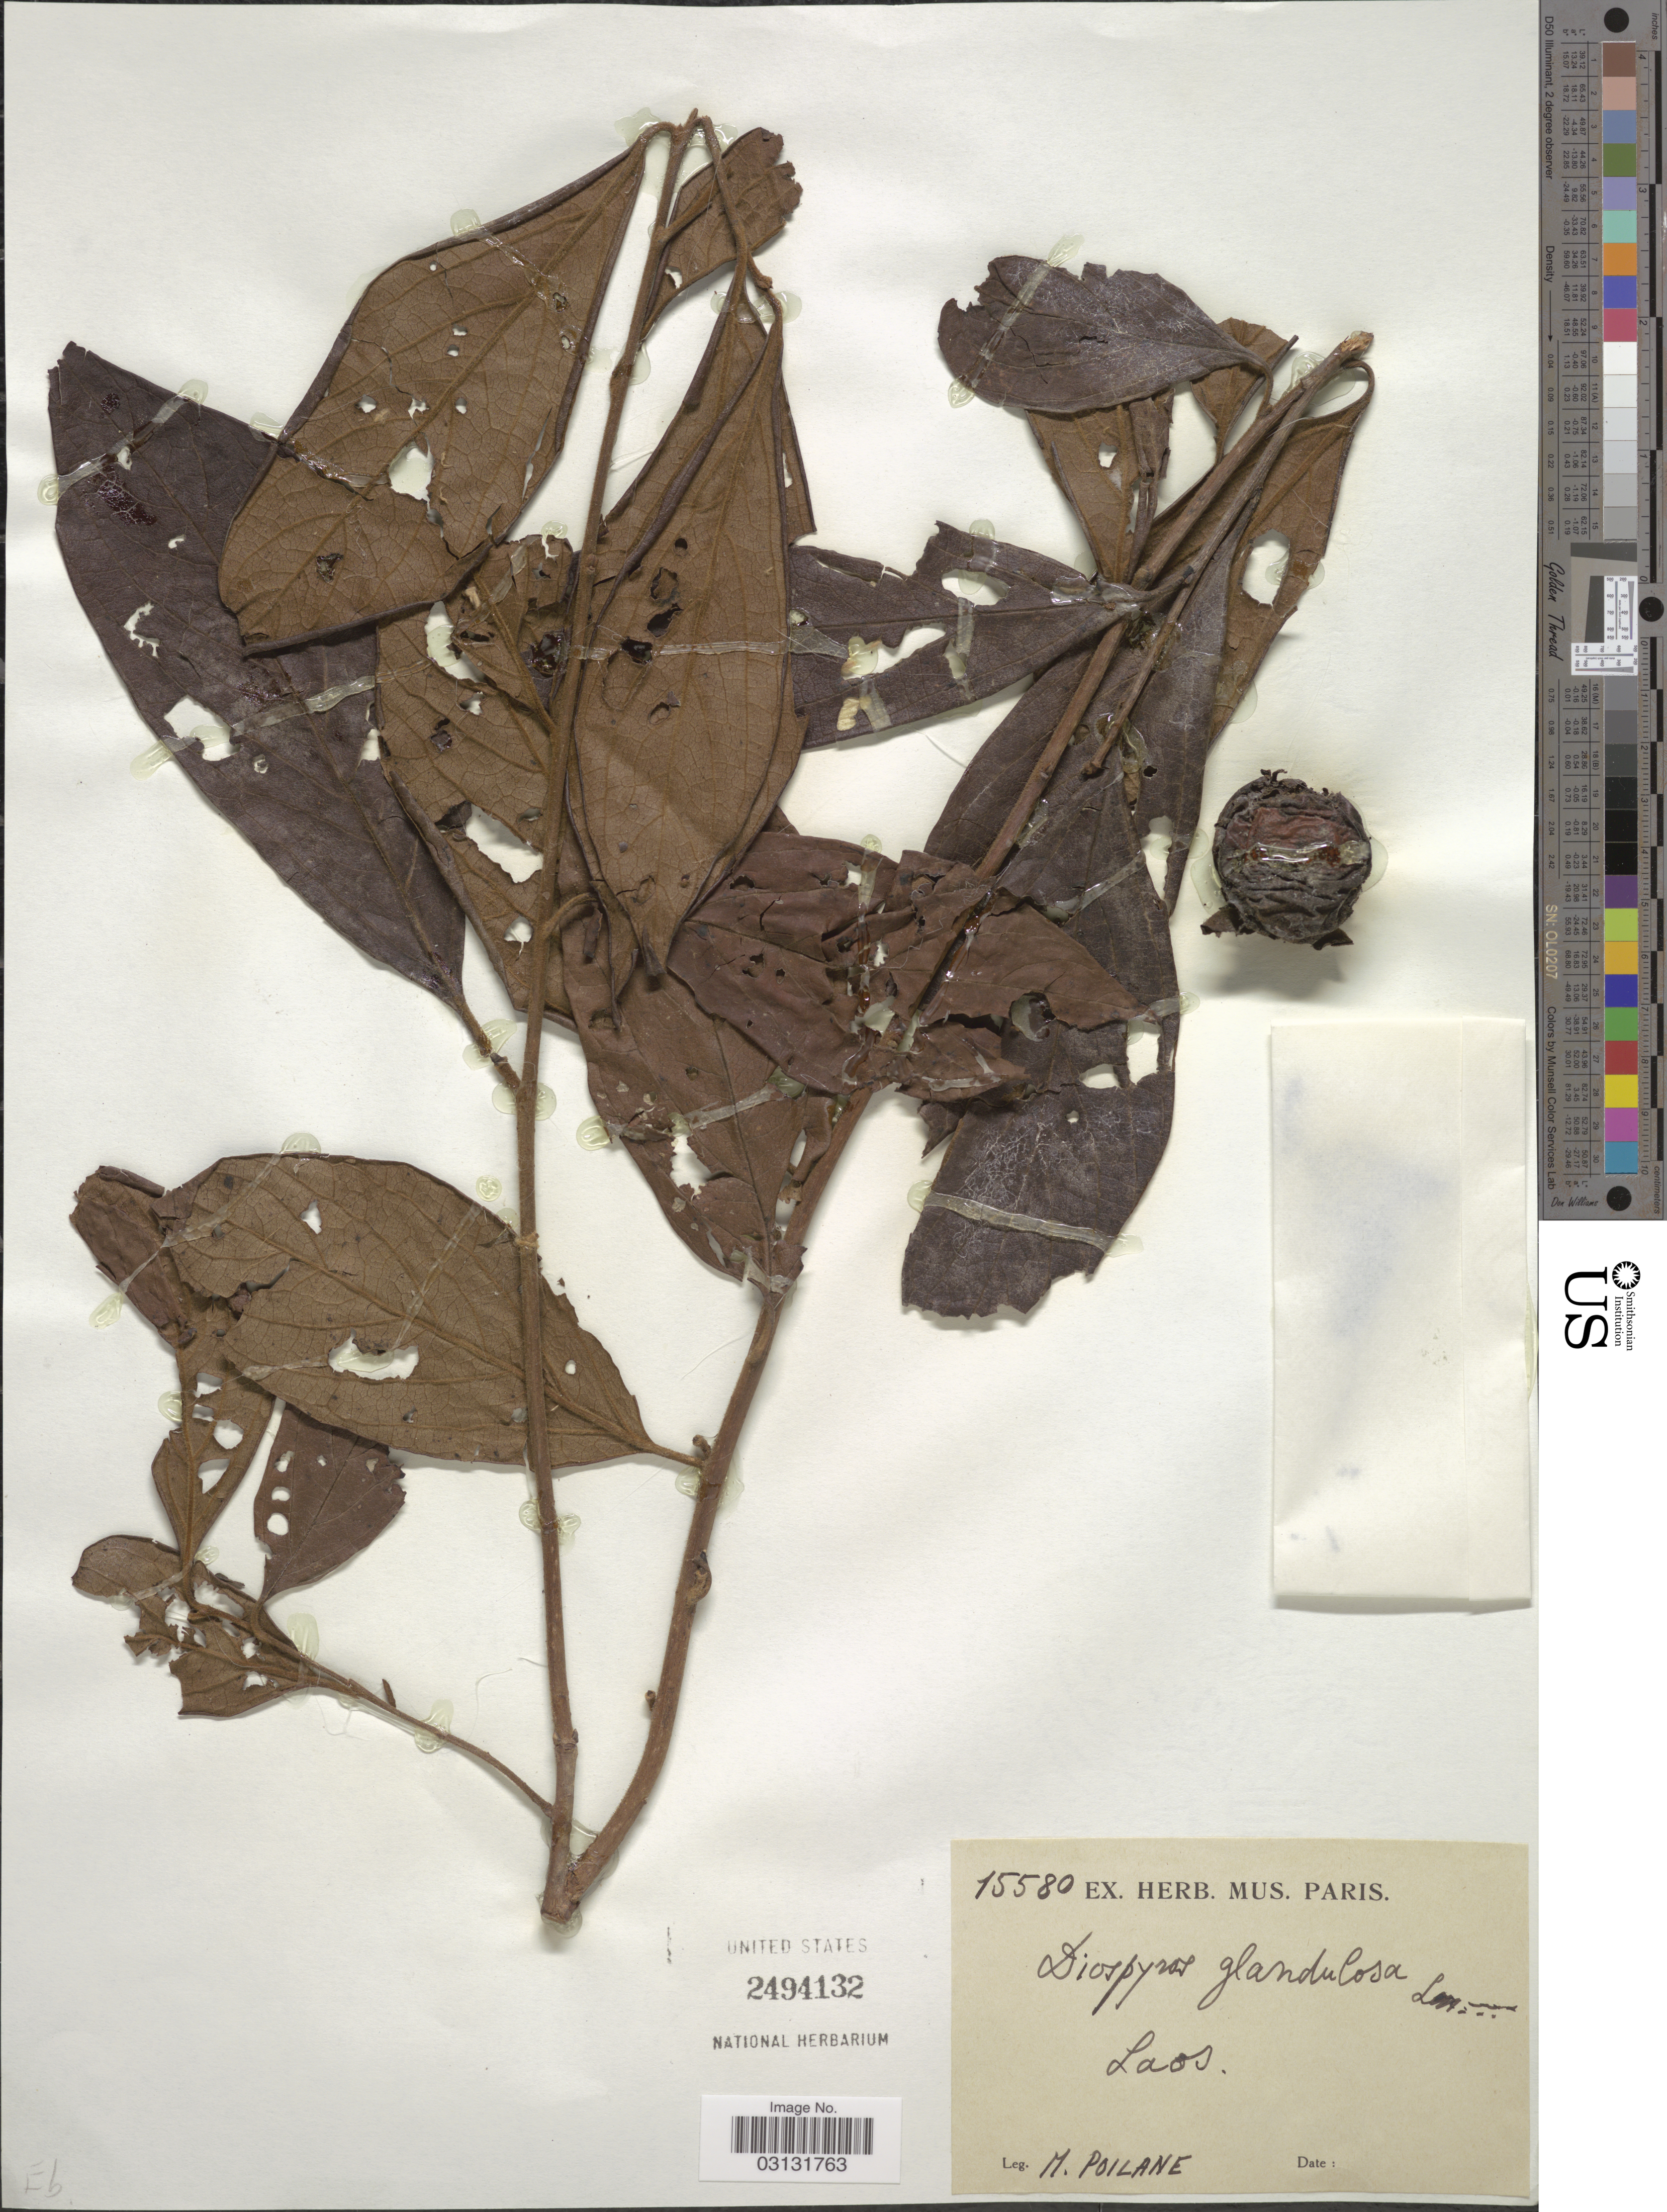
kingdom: Plantae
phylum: Tracheophyta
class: Magnoliopsida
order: Ericales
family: Ebenaceae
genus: Diospyros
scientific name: Diospyros glandulosa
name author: Lace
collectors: M. Poilane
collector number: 15580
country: Laos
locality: Laos.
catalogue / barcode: US 2494132